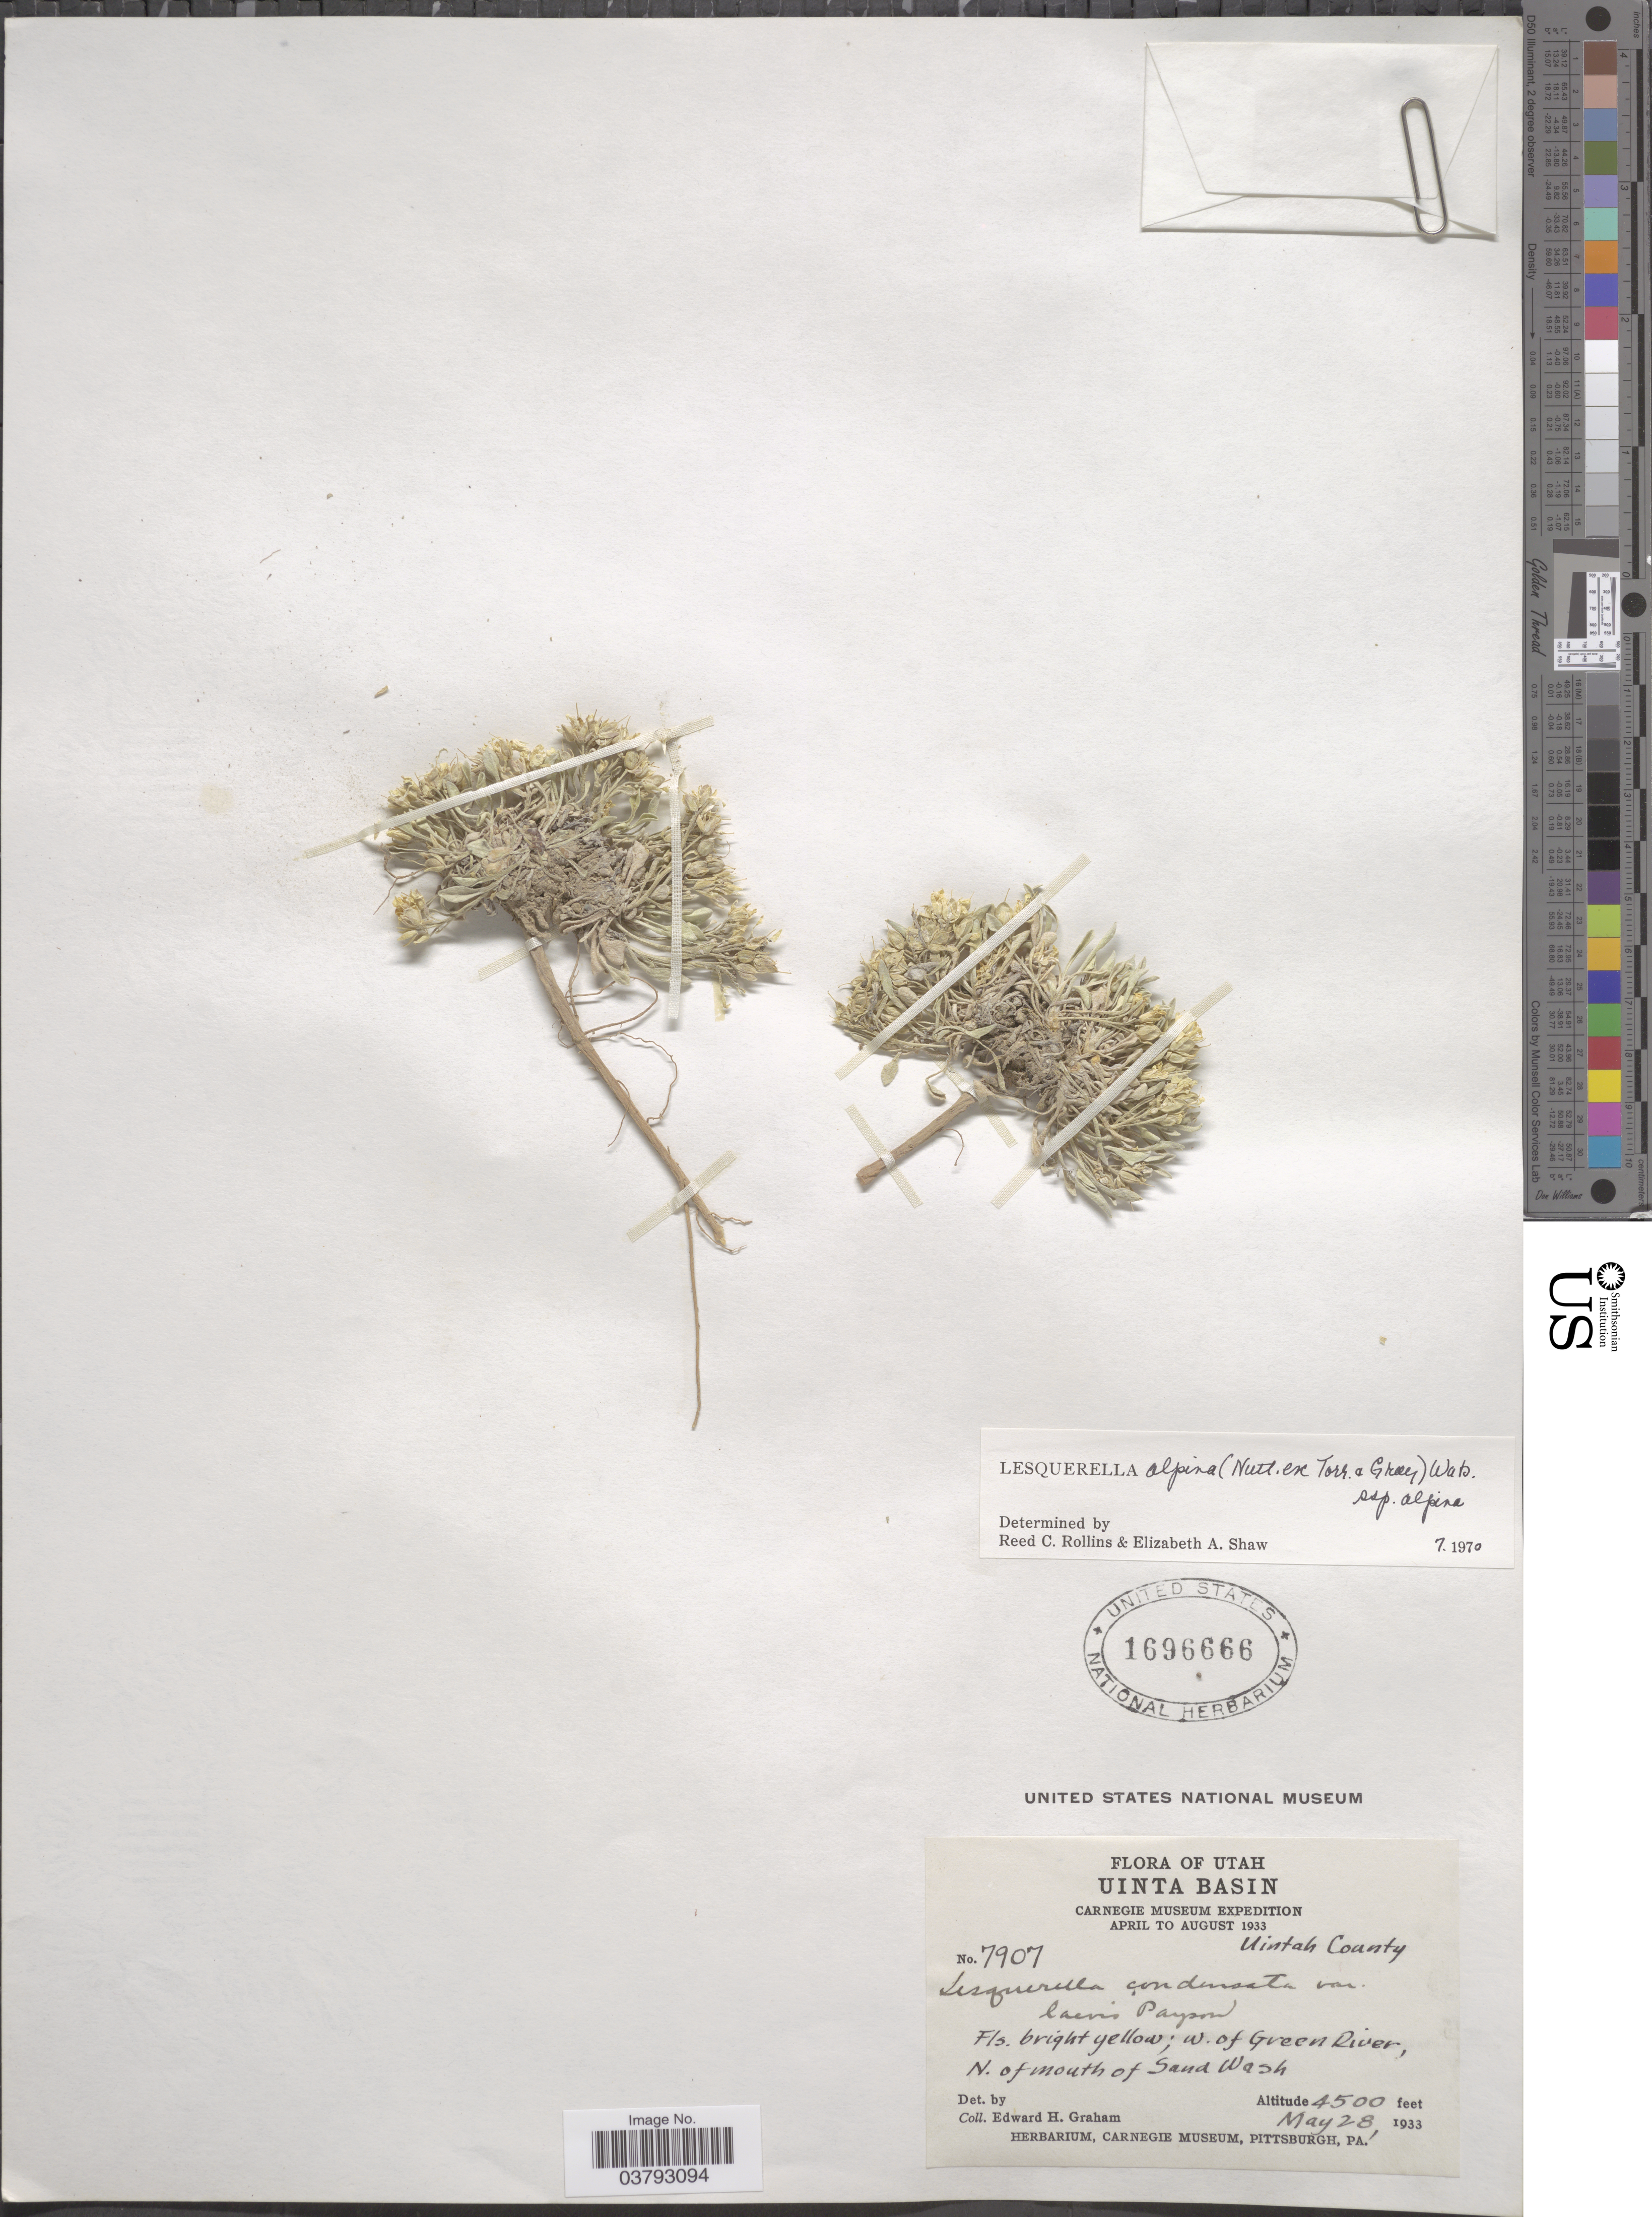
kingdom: Plantae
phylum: Tracheophyta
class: Magnoliopsida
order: Brassicales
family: Brassicaceae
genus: Lesquerella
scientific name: Lesquerella alpina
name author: (Nutt.) S. Watson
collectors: E. H. Graham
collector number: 7907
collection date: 1933-05-28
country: United States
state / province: Utah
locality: Uinta Basin. Uintah County. W. of Green River, N. of mouth of Sand Wash.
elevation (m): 1372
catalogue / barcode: US 1696666